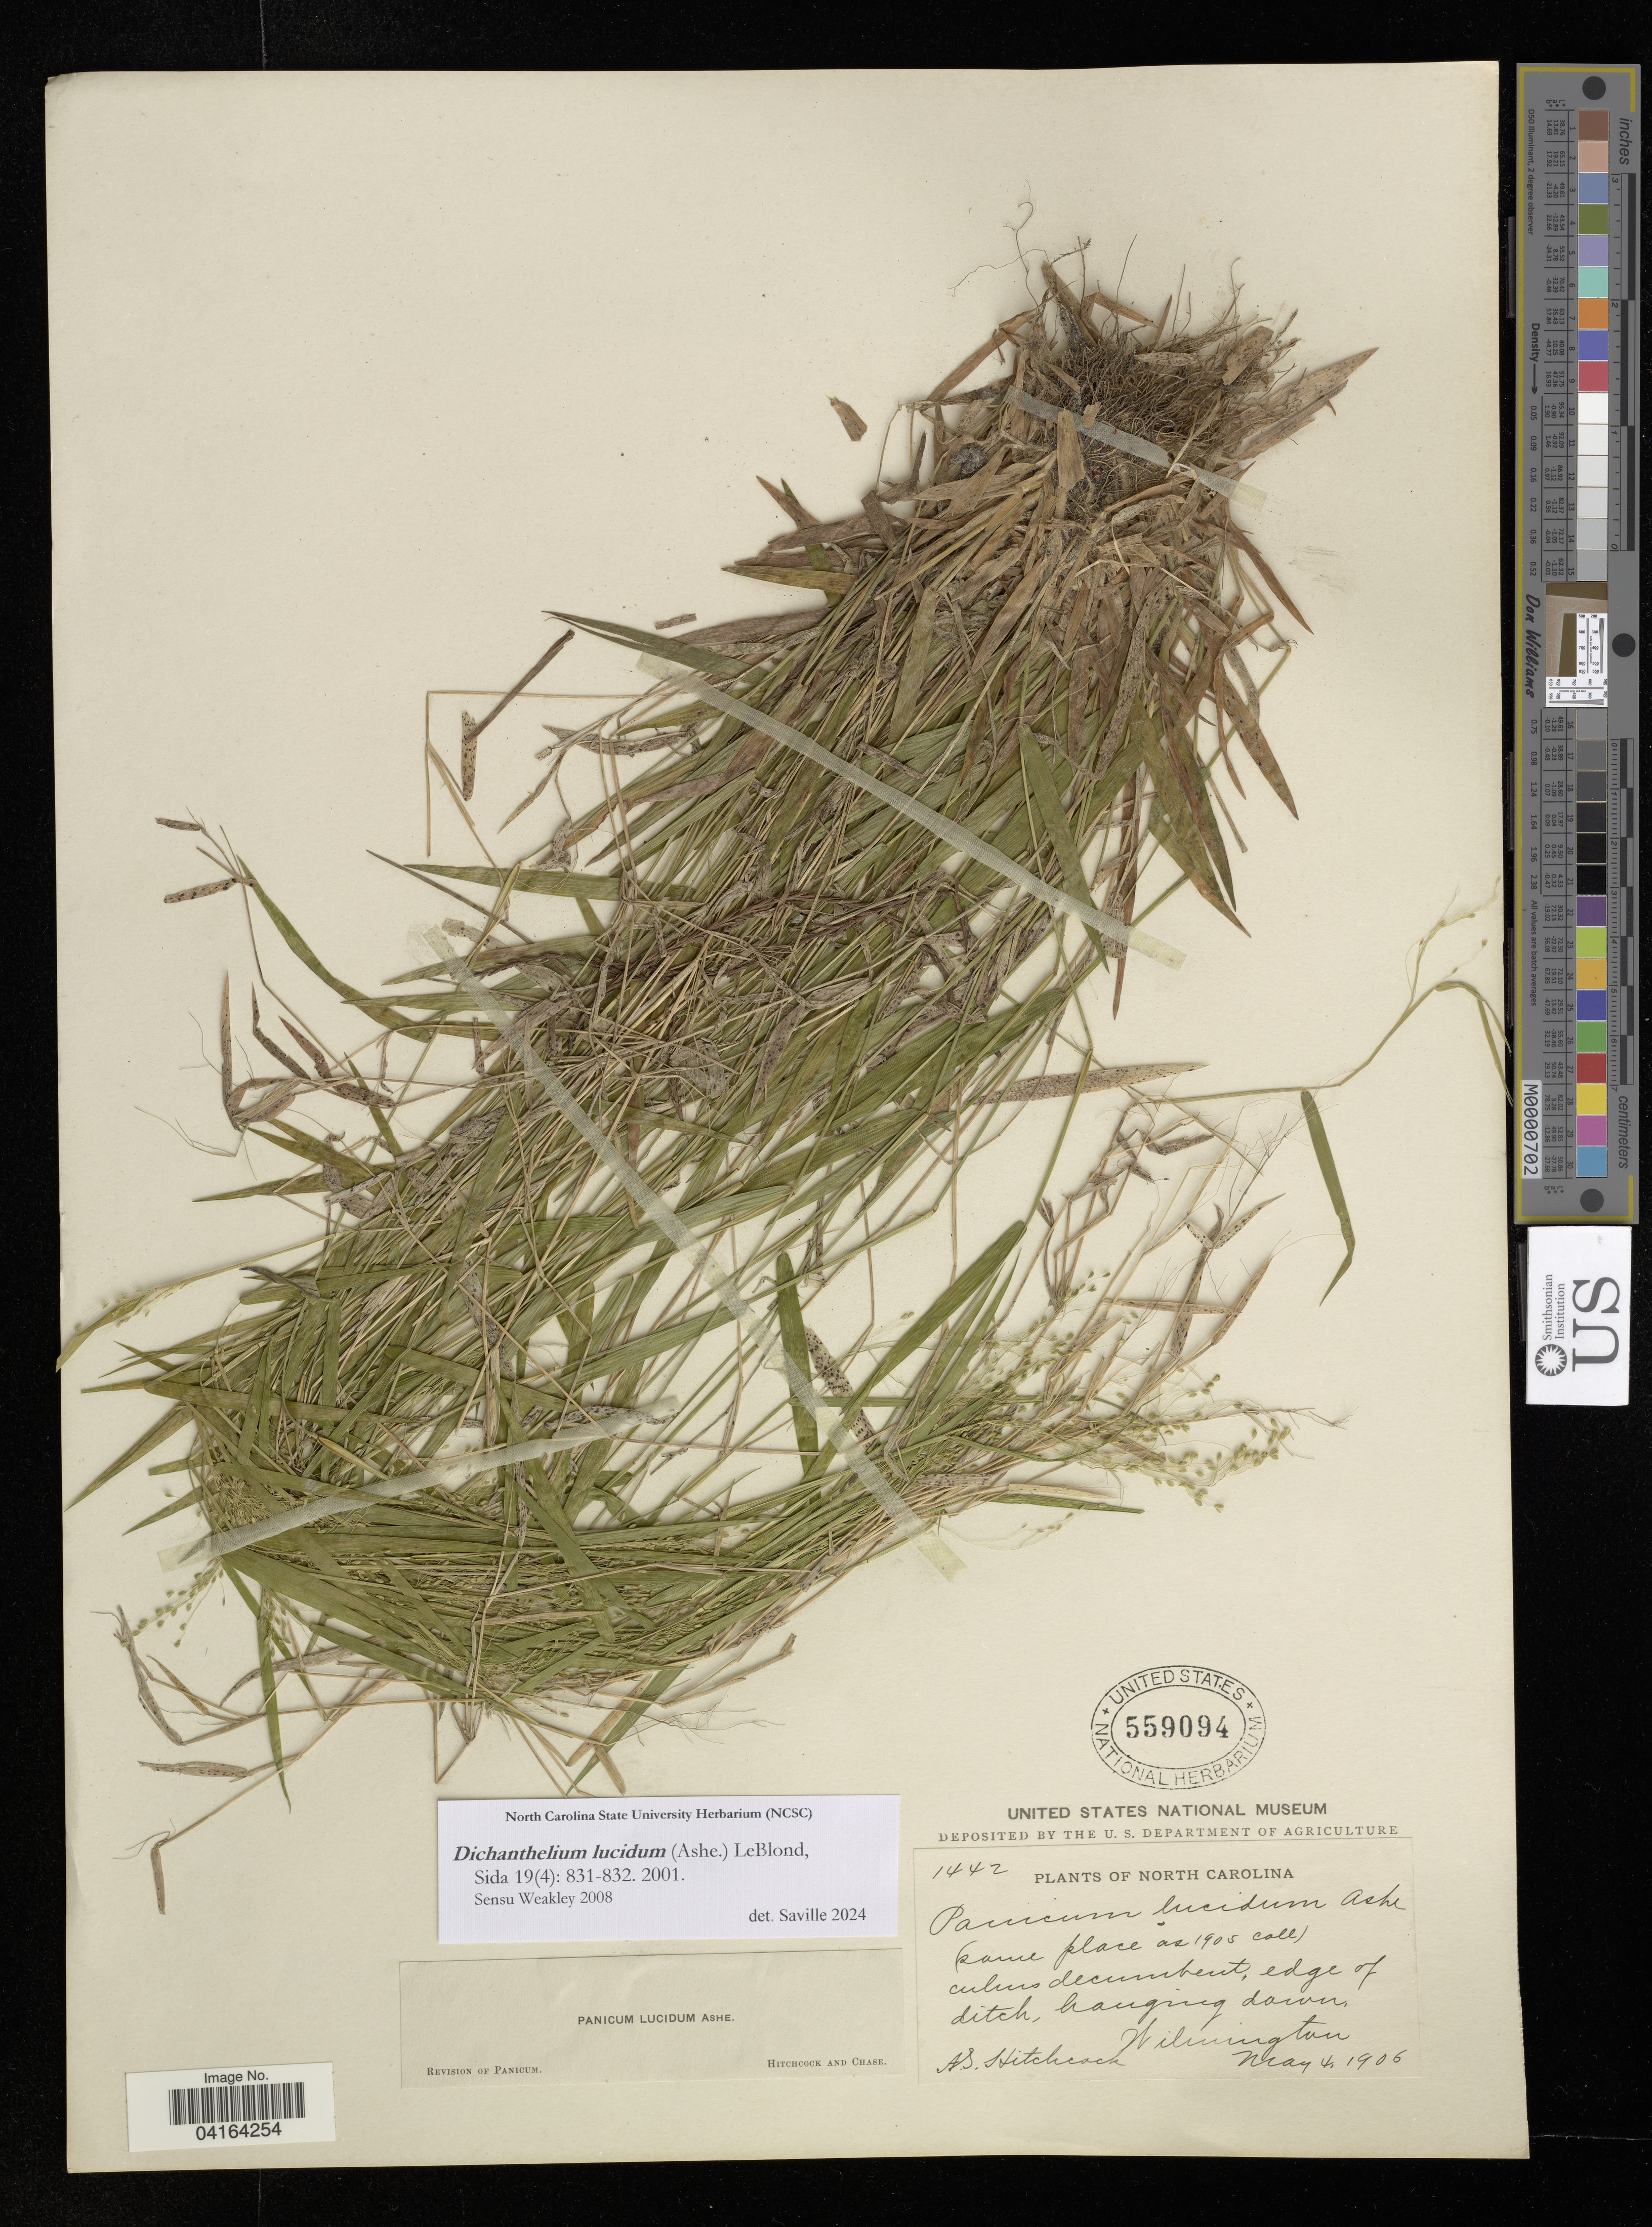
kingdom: Plantae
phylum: Tracheophyta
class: Liliopsida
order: Poales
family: Poaceae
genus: Dichanthelium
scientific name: Dichanthelium lucidum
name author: (Ashe) LeBlond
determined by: Saville, A. C., (NCSC), North Carolina State University (UNITED STATES)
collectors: A. Hitchcock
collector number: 1442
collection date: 1906-05-04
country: United States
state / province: North Carolina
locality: Edge of ditch, hanging down, Wilmington.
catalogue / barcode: US 559094